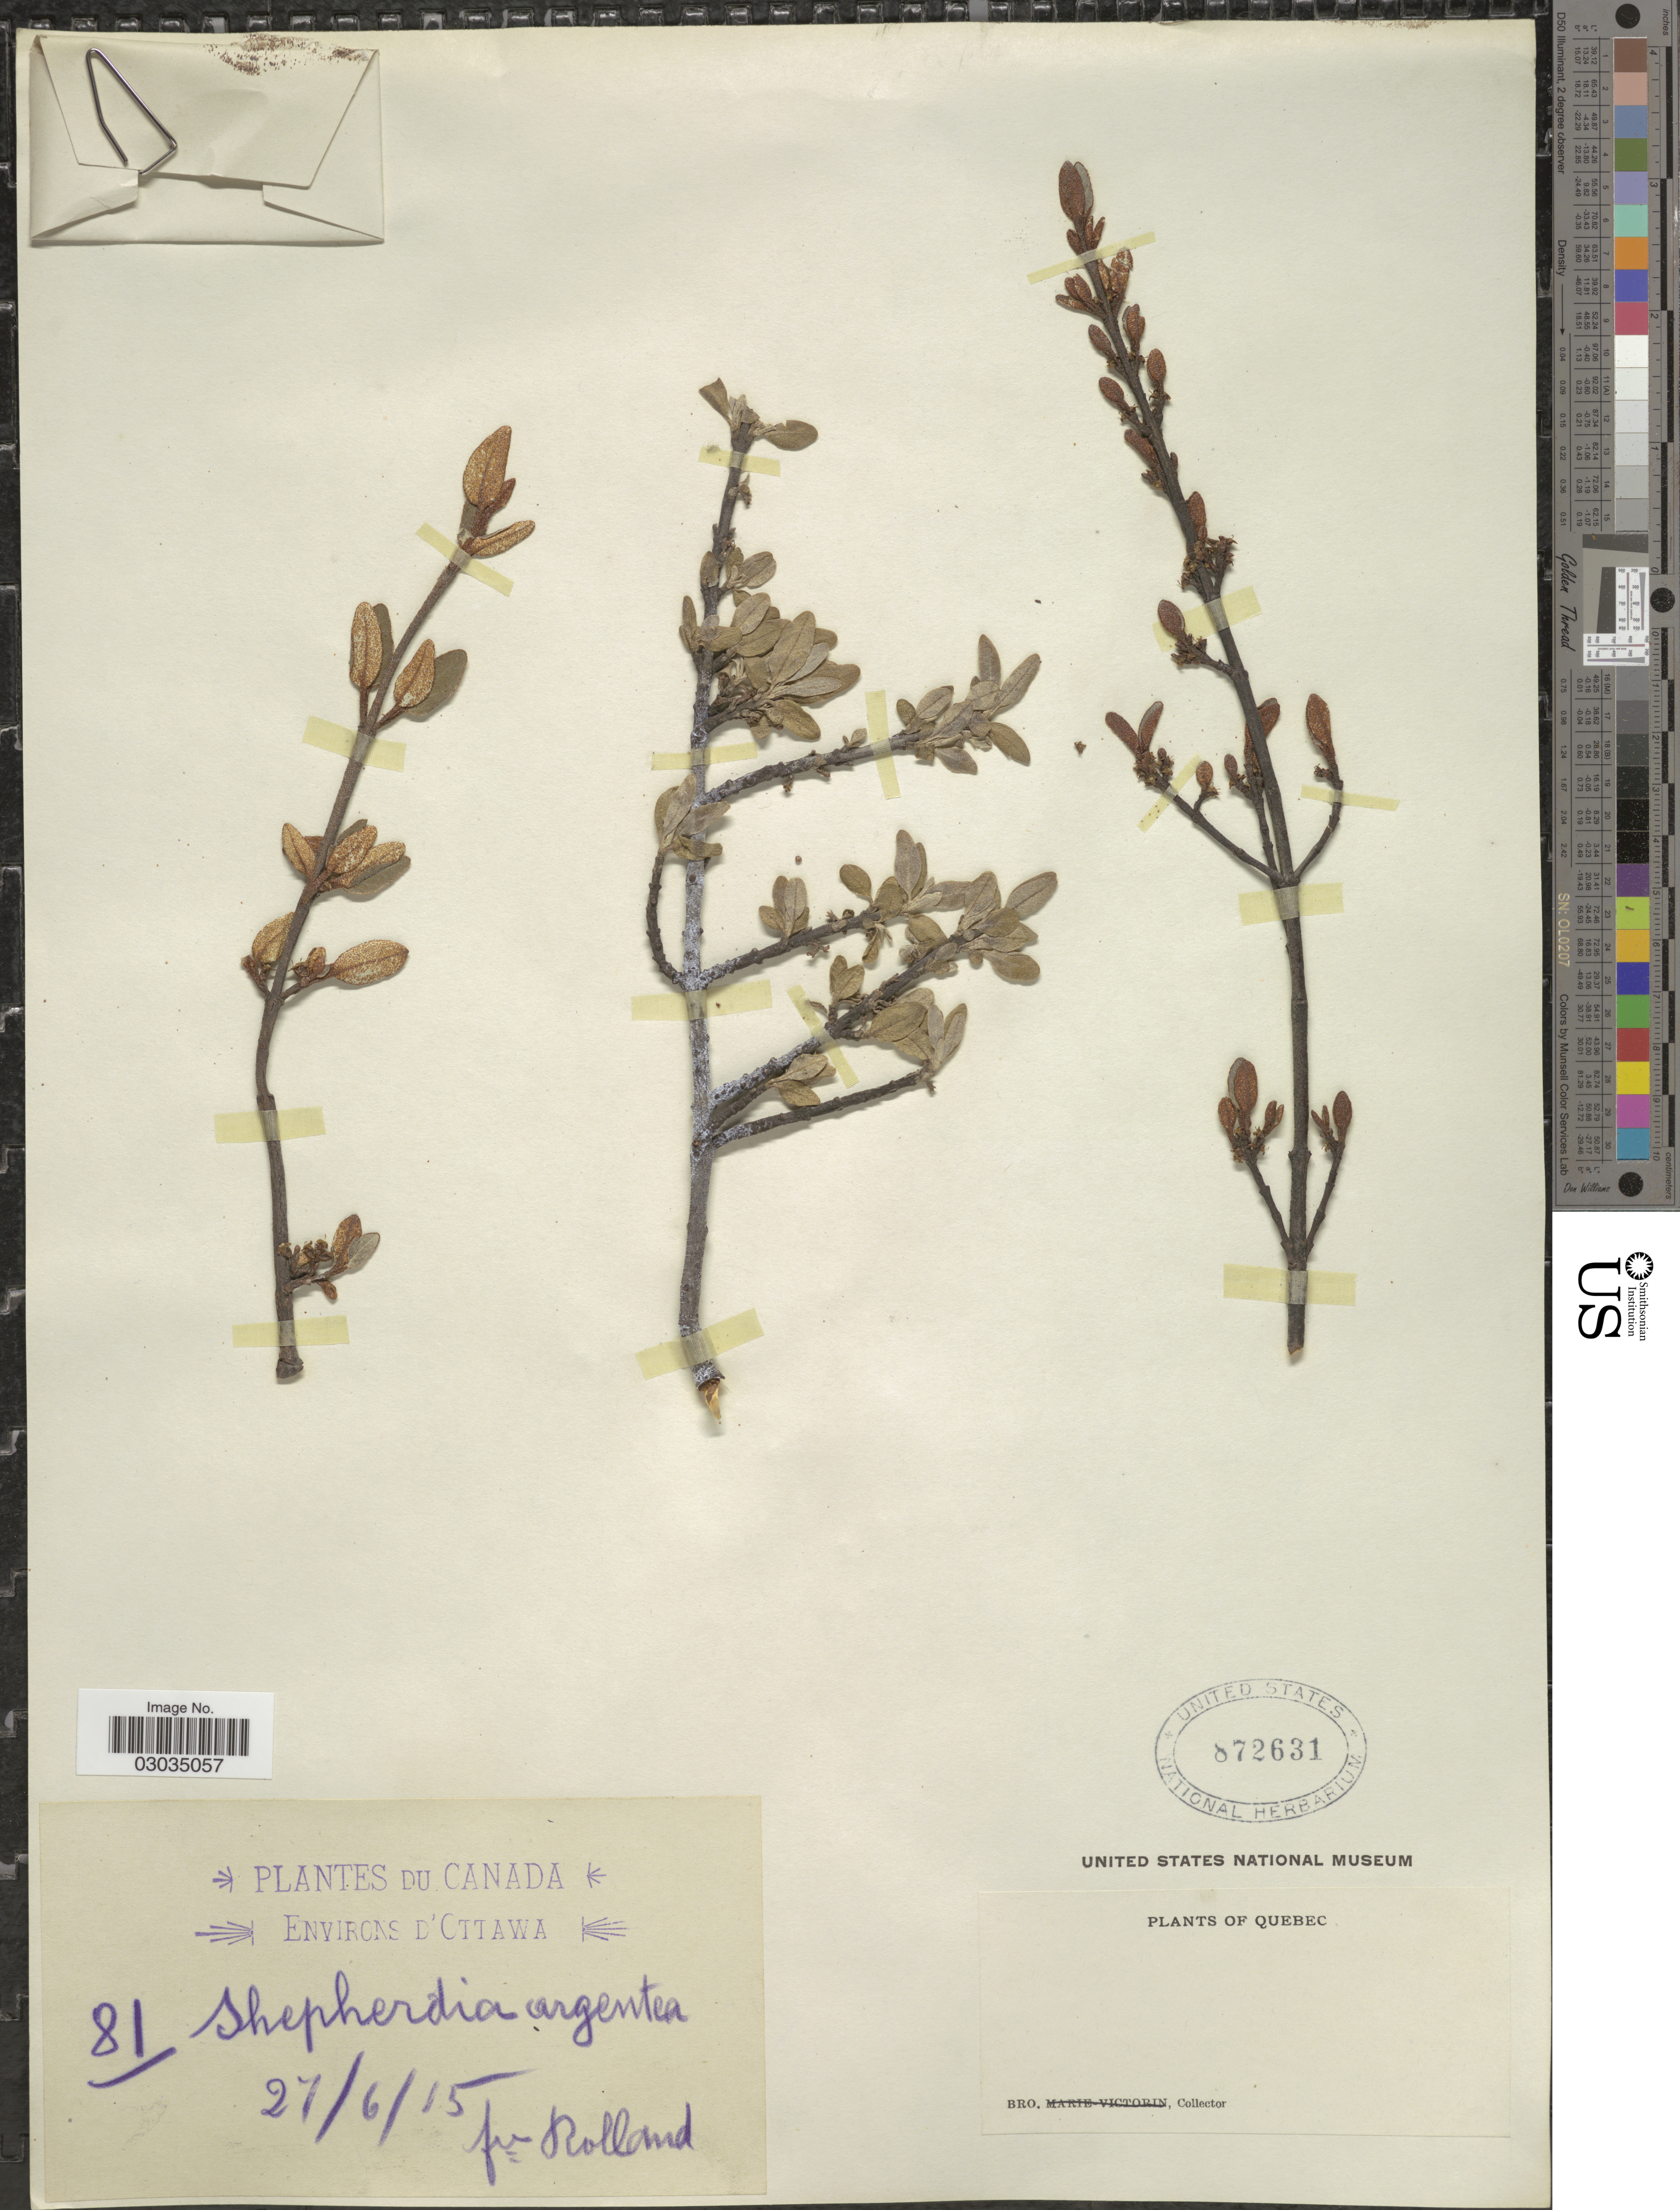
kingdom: Plantae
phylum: Tracheophyta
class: Magnoliopsida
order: Rosales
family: Elaeagnaceae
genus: Shepherdia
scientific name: Shepherdia argentea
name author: (Pursh) Nutt.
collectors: B. Rolland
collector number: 81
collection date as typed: Transcribed d/m/y: 27/6/15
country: Canada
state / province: Quebec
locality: Environs D'Ottawa.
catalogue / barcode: US 872631